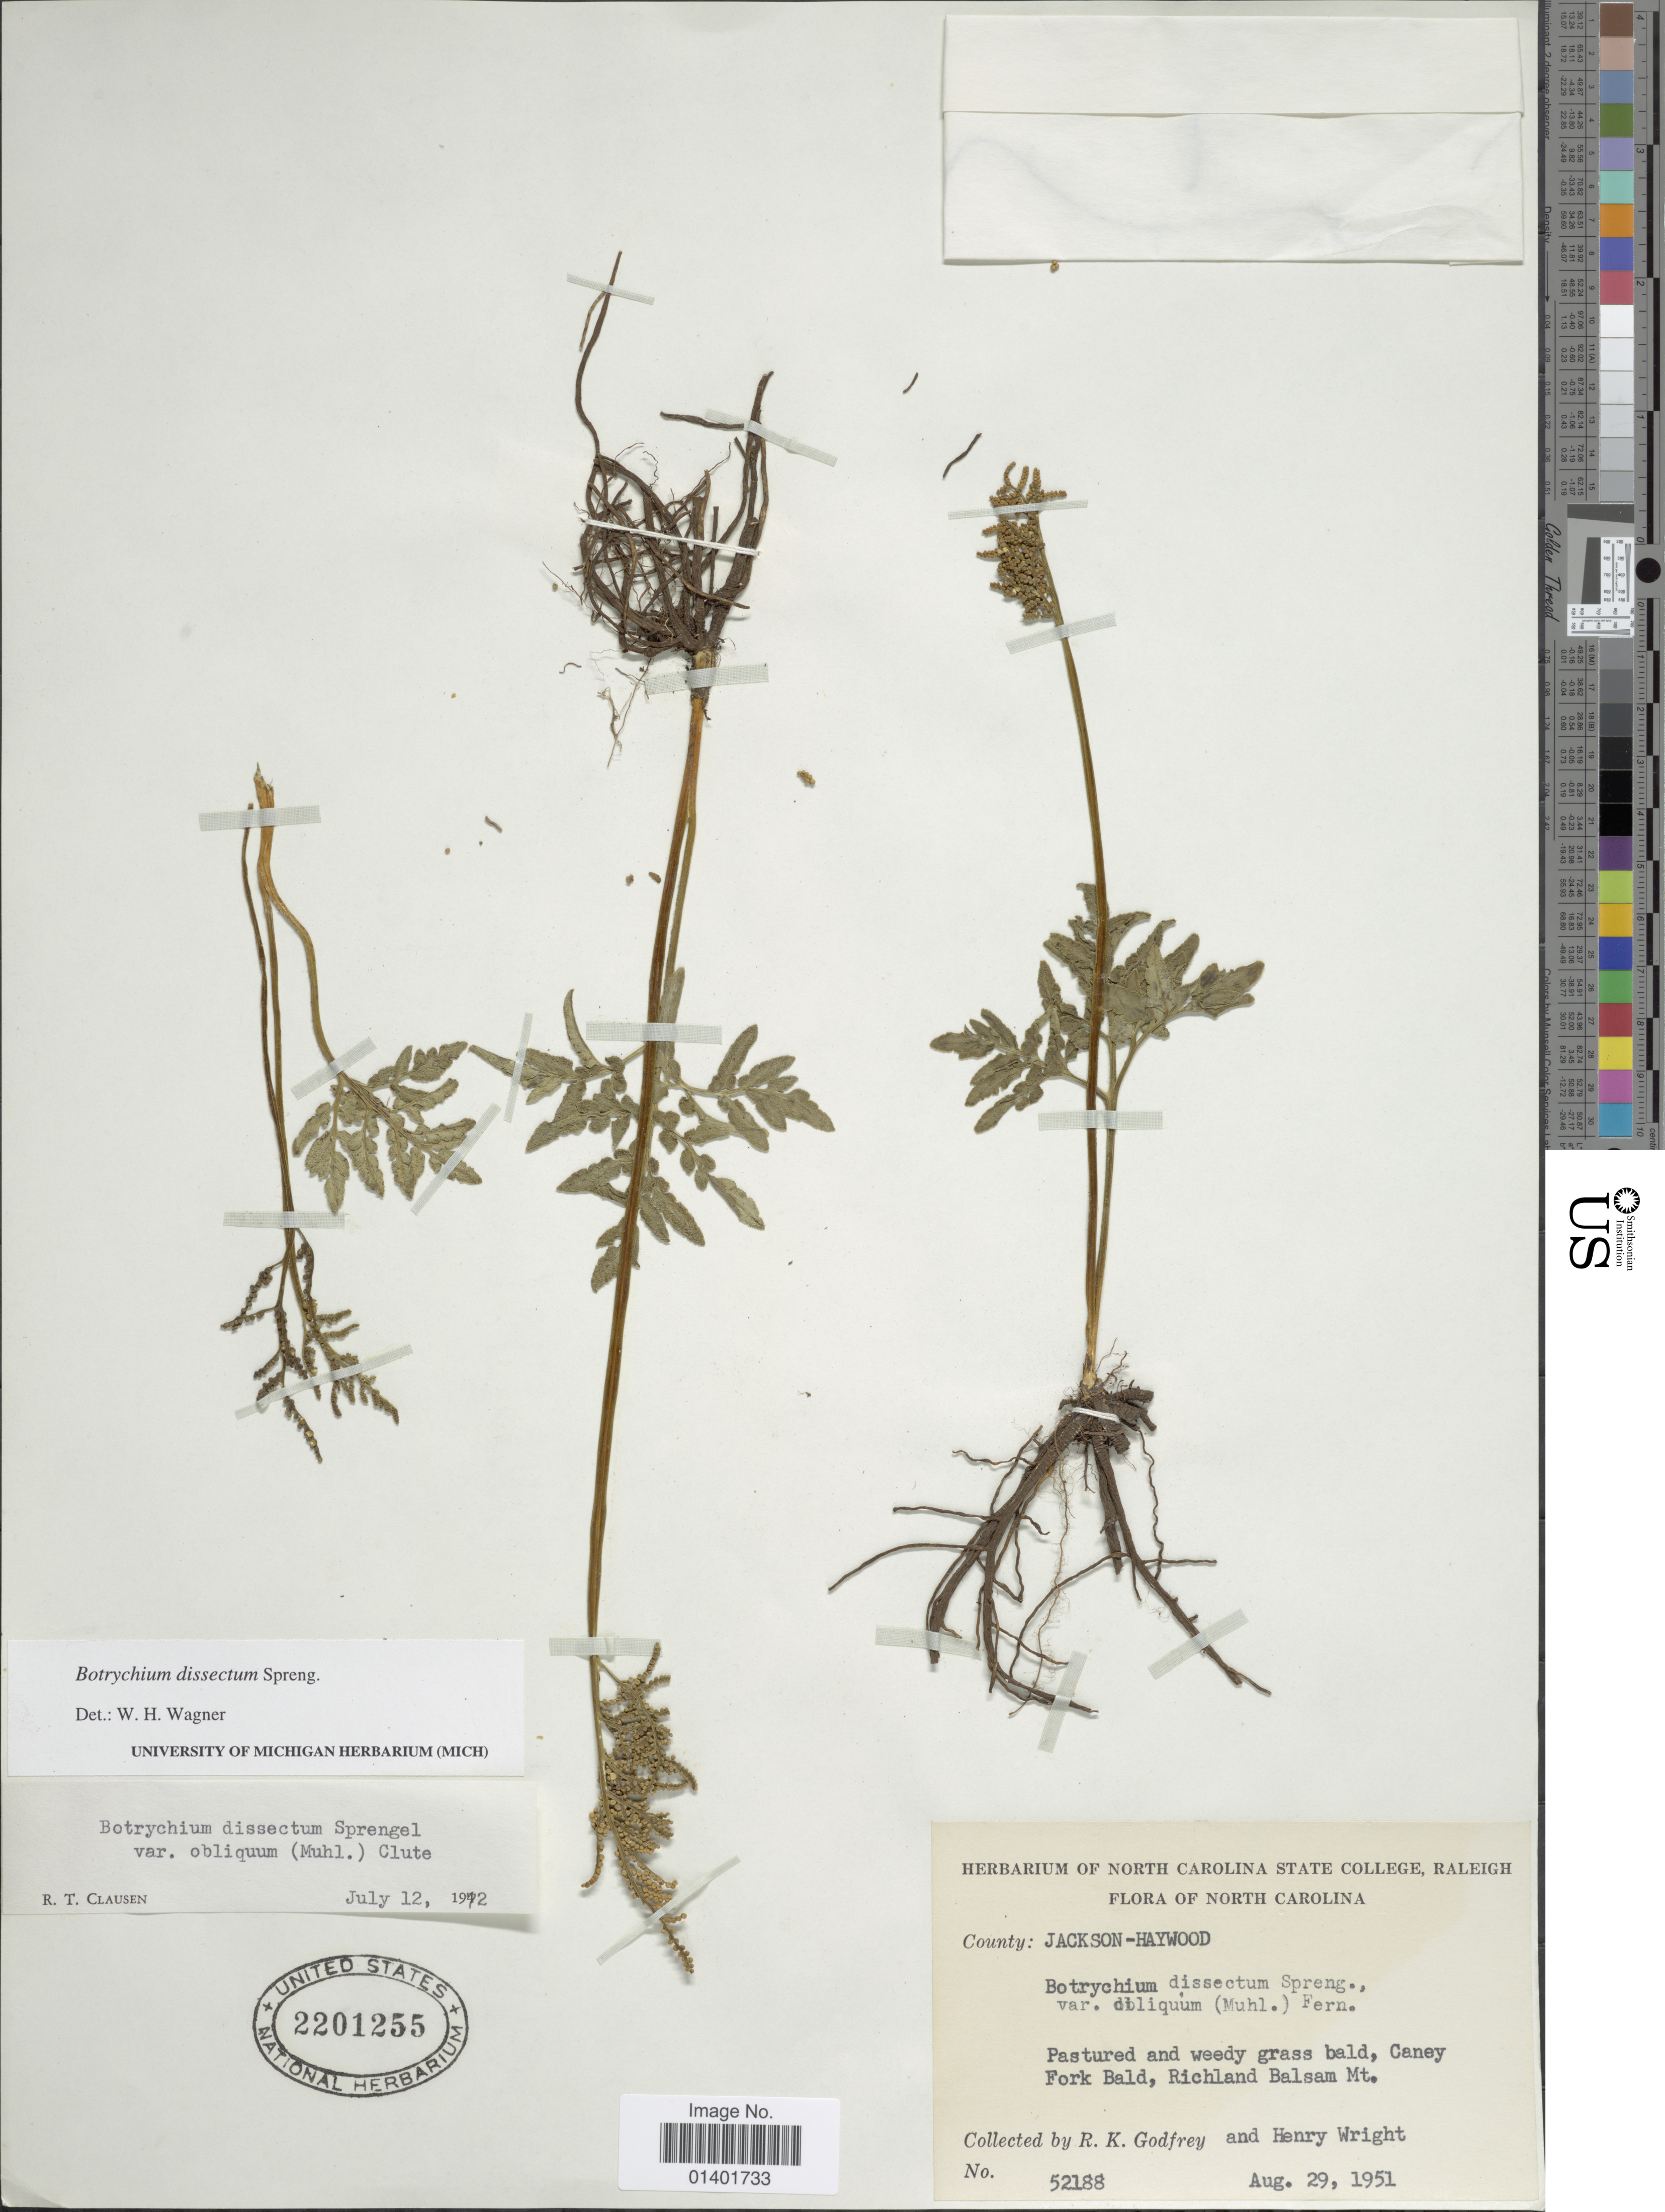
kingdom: Plantae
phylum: Tracheophyta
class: Polypodiopsida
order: Ophioglossales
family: Ophioglossaceae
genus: Botrychium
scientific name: Botrychium dissectum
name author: Spreng.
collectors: R. K. Godfrey & H. Wright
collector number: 52188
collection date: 1951-08-29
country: United States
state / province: North Carolina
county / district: Haywood / Jackson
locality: Caney Fork Bald, Richard Balsam Mtn..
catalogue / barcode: US 2201255